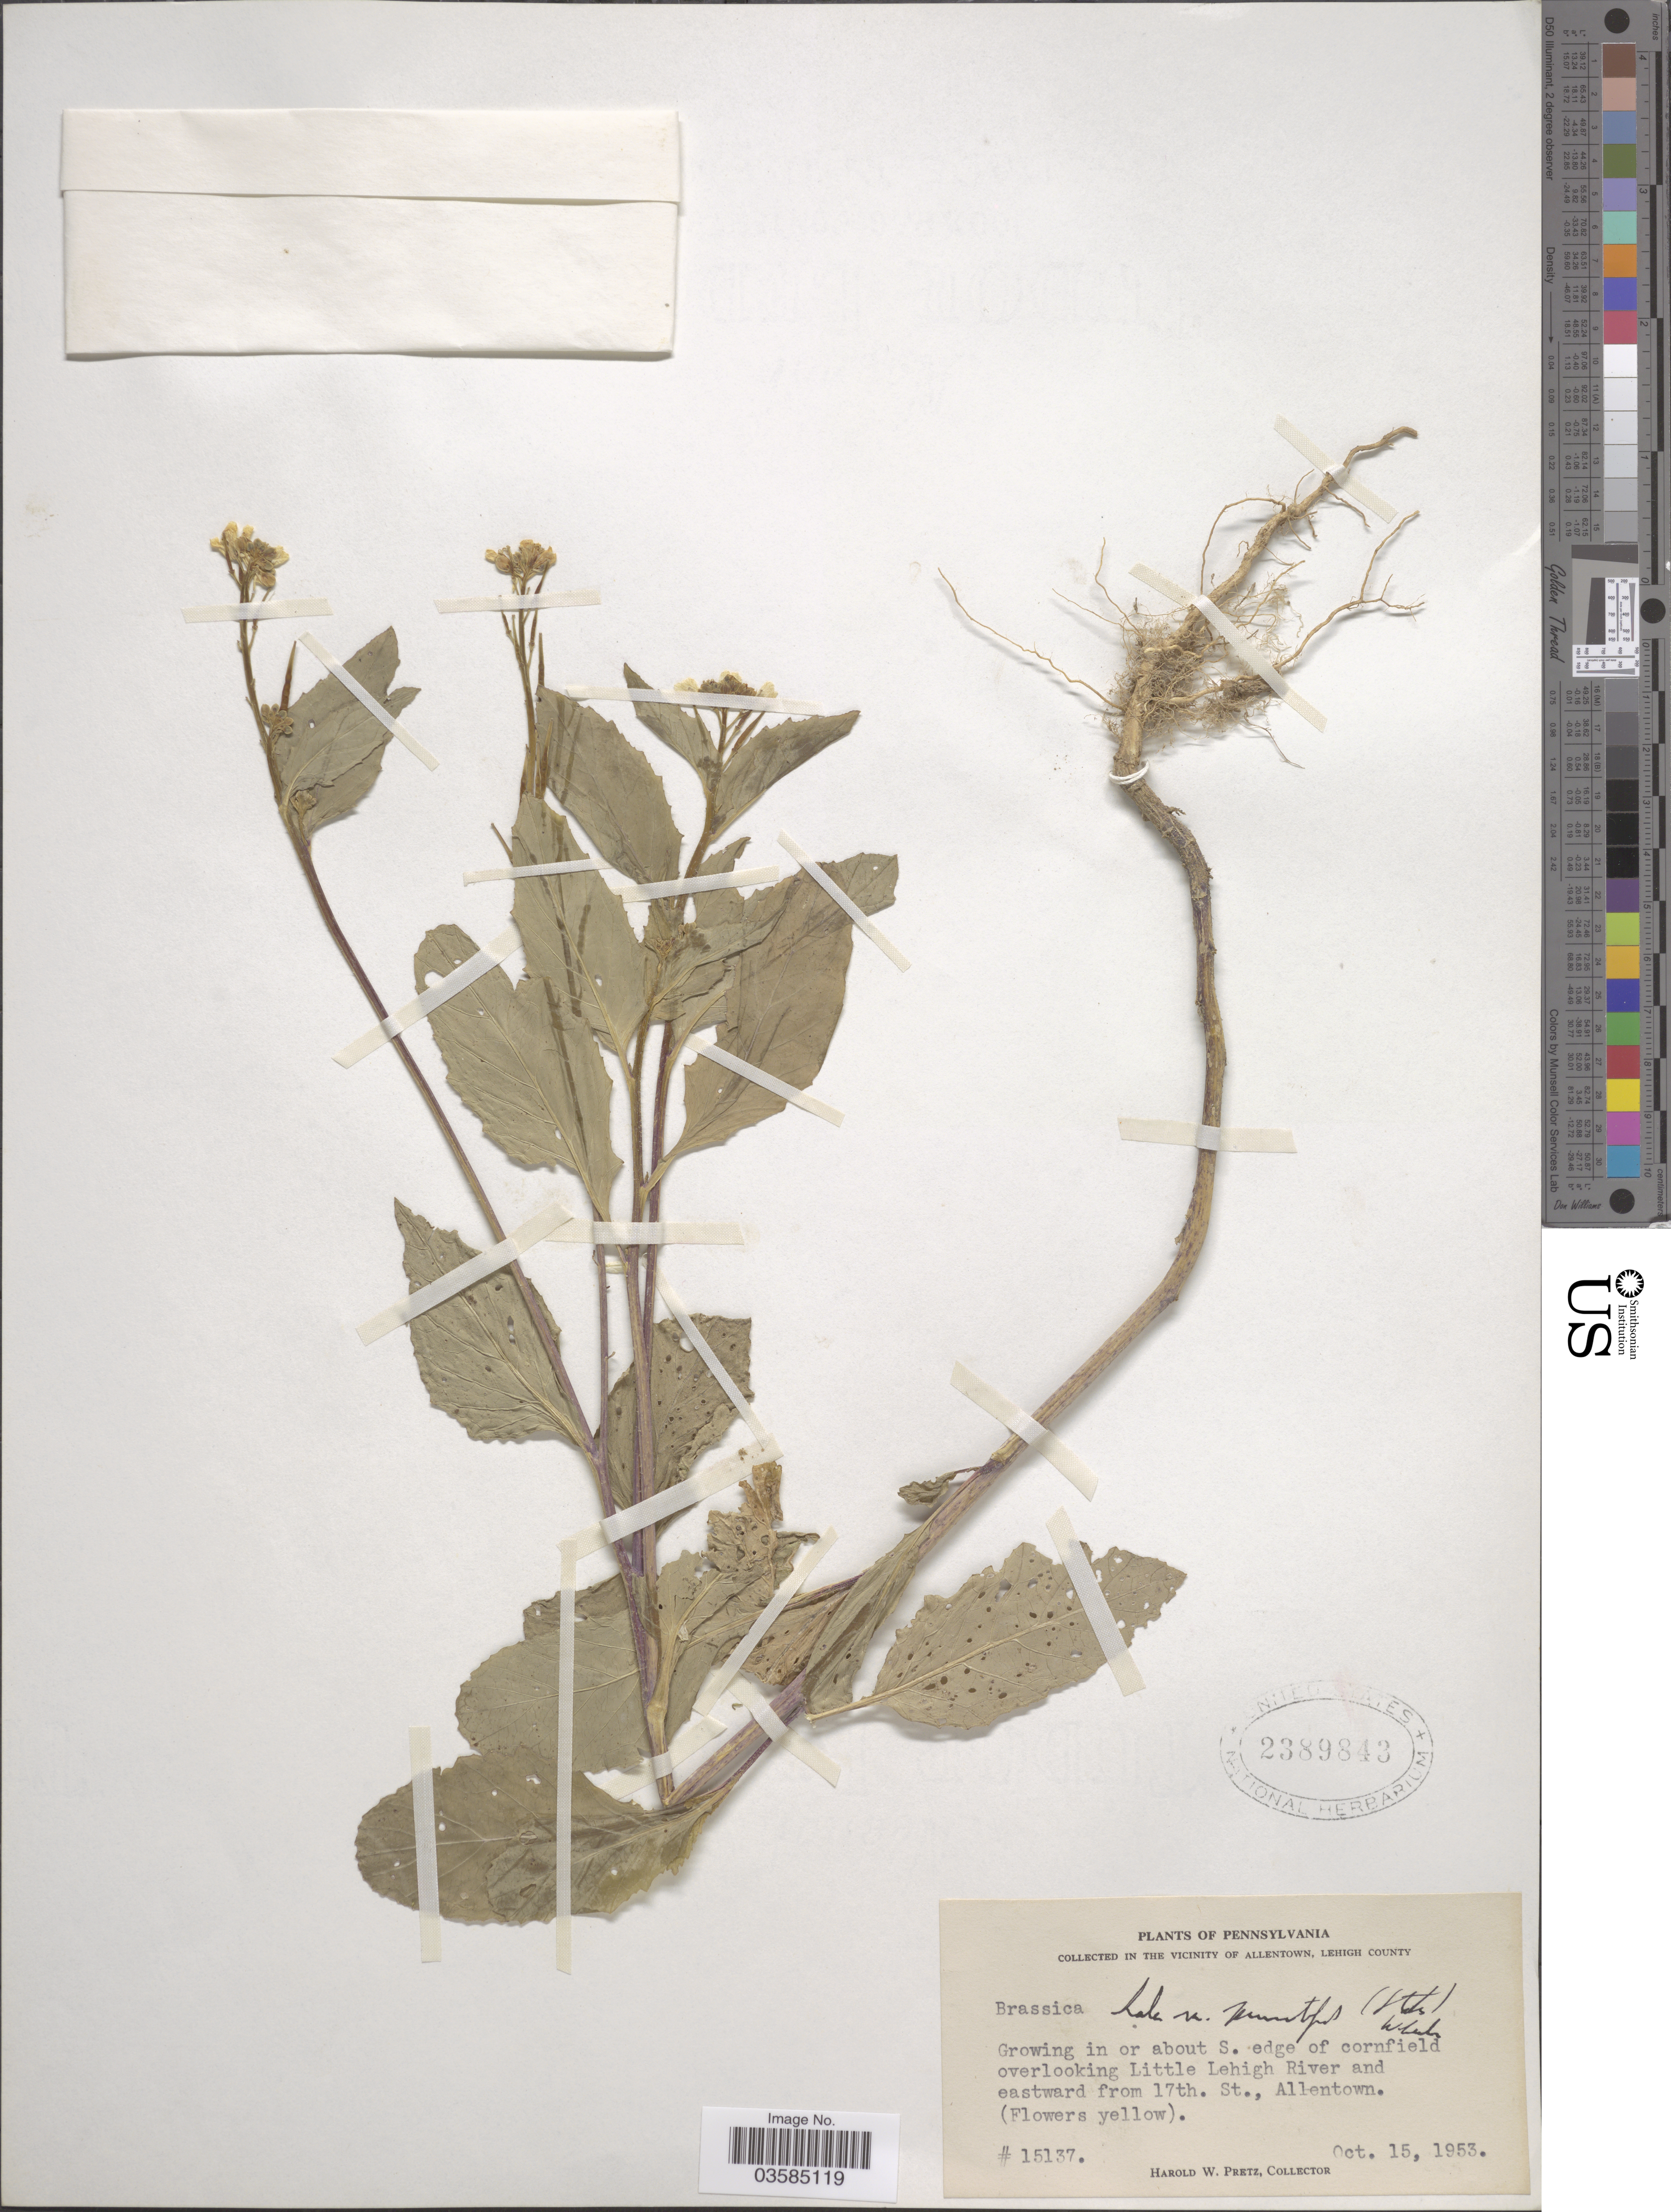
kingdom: Plantae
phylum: Tracheophyta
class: Magnoliopsida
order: Brassicales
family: Brassicaceae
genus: Brassica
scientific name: Brassica kaber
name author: (DC.) L.C. Wheeler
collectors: H. W. Pretz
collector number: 15137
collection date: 1953-10-15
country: United States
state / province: Pennsylvania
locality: The Vicinity of Allentown, Lehigh County. Growing in or about S. edge of cornfield overlooking Little Lehigh River and eastward from 17th. St., Allentown.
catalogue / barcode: US 2389843